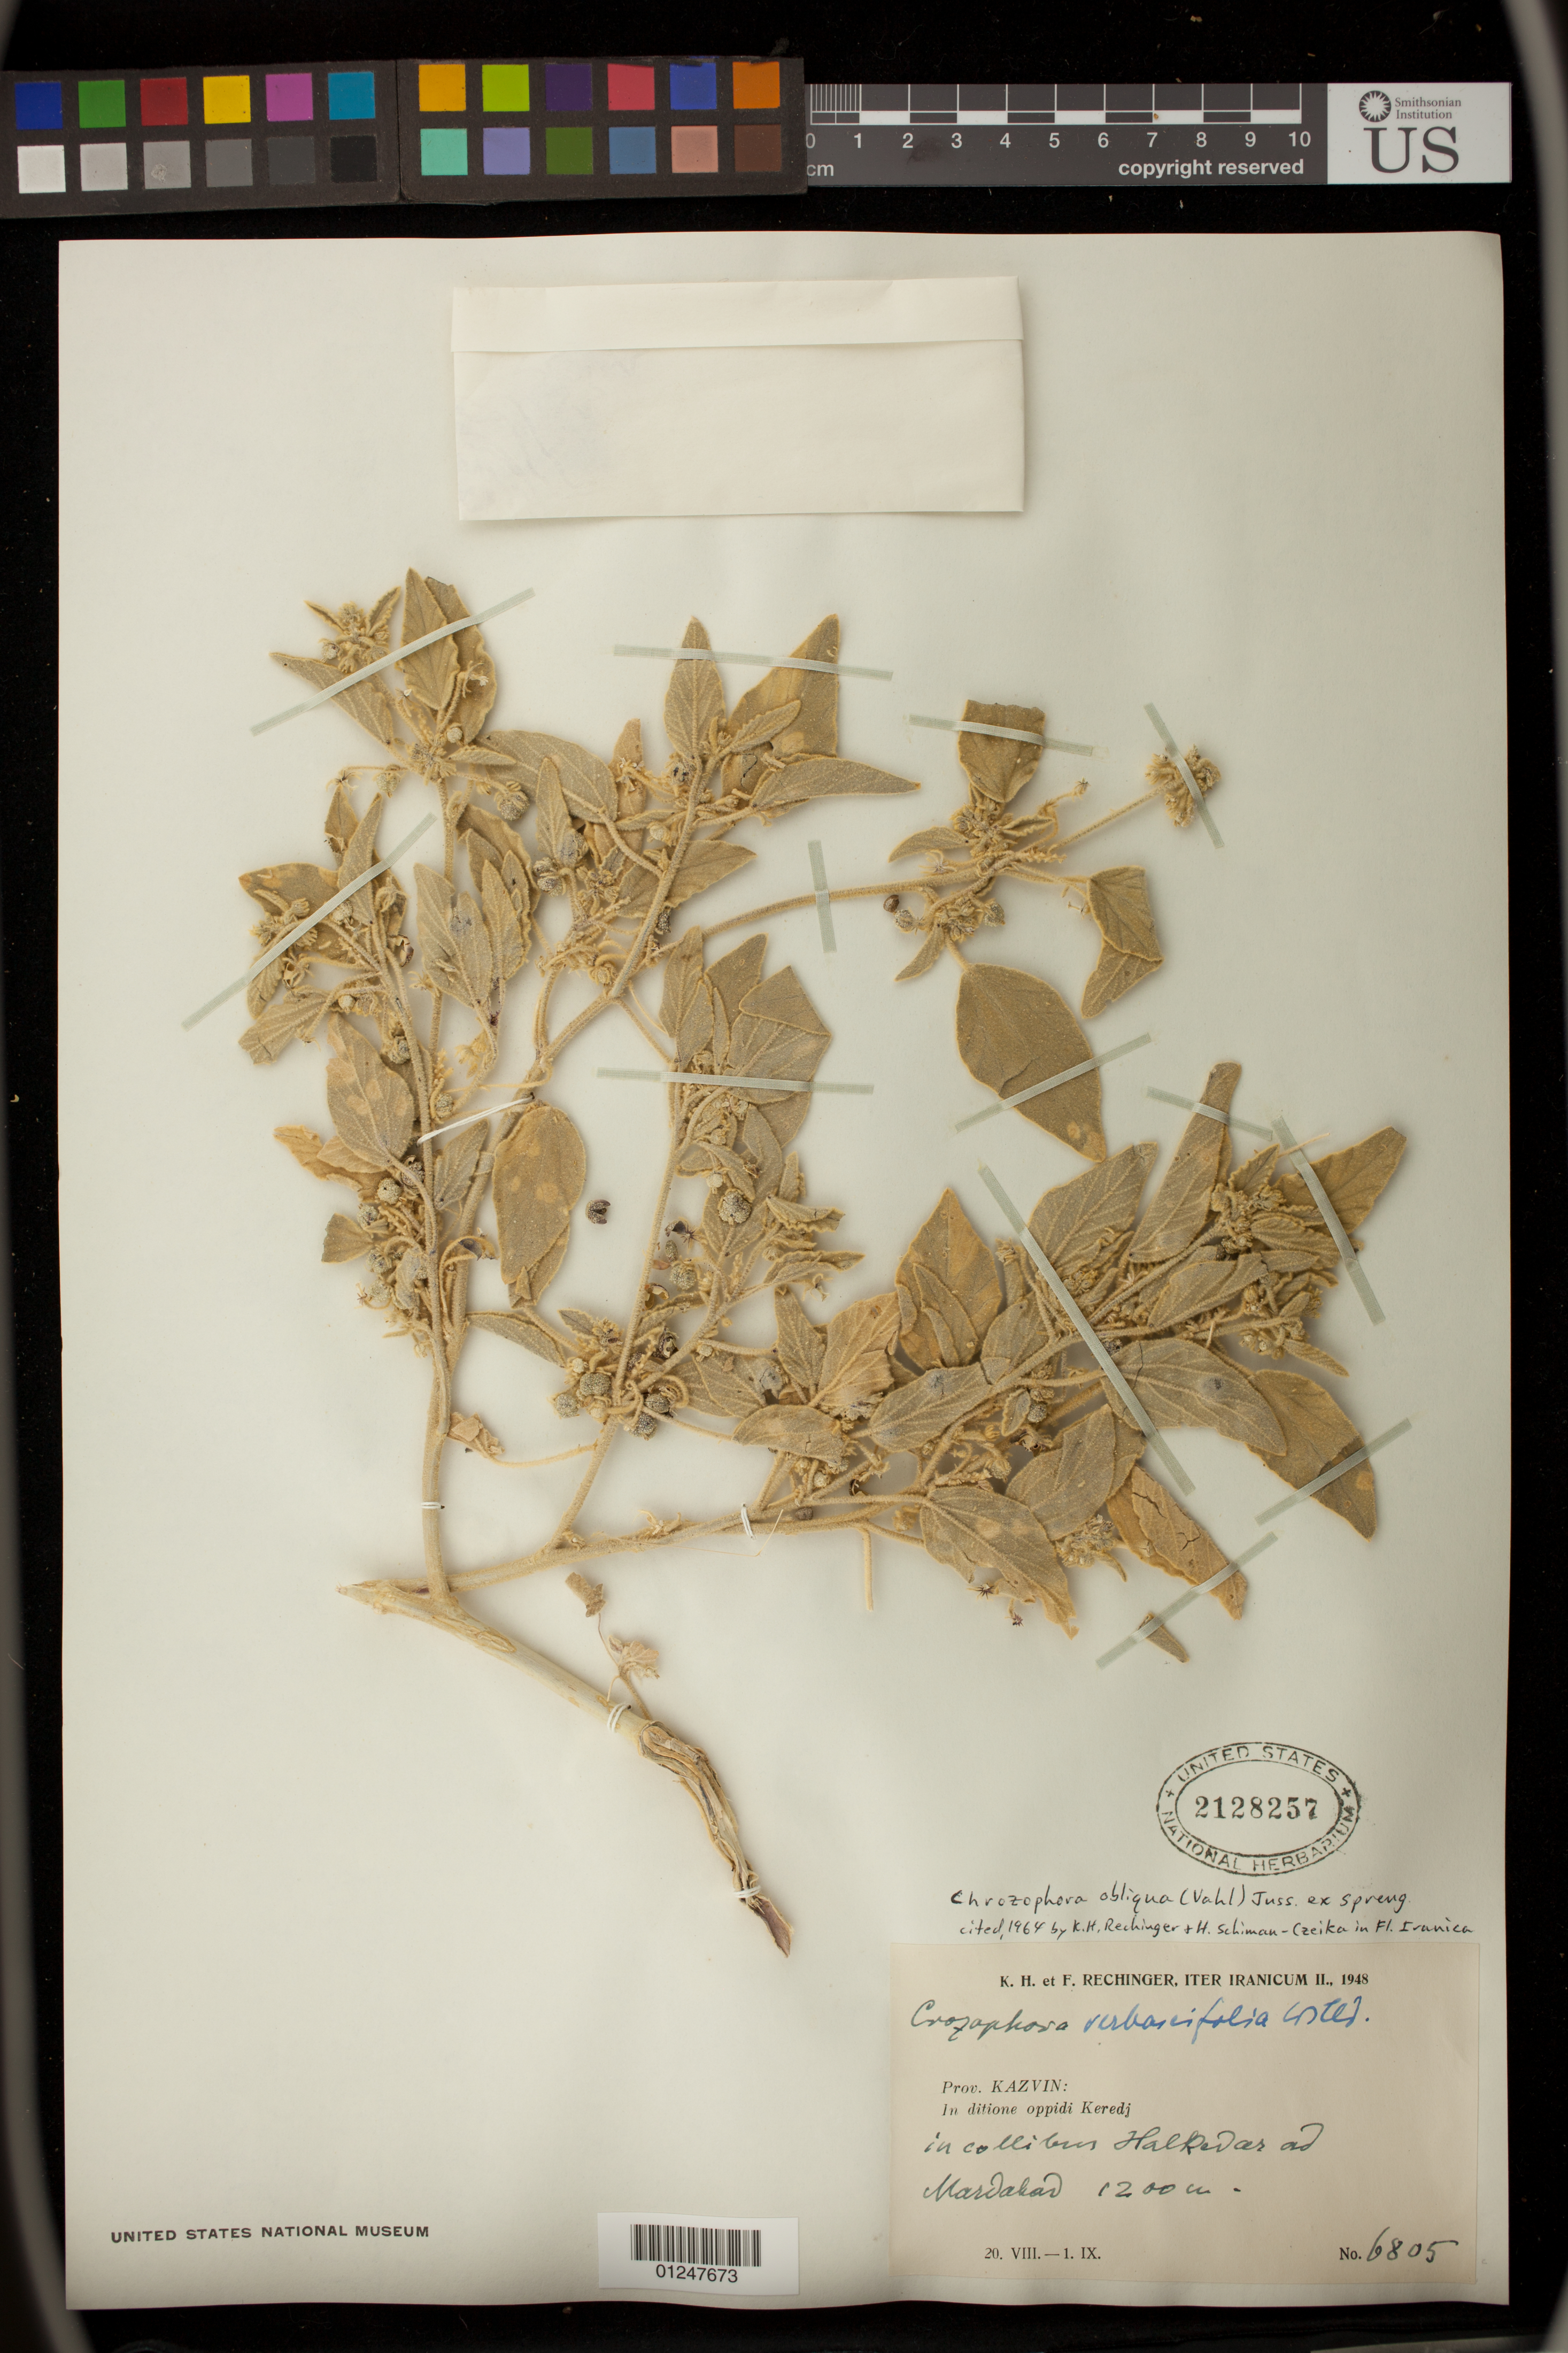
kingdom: Plantae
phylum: Tracheophyta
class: Magnoliopsida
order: Malpighiales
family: Euphorbiaceae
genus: Chrozophora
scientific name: Chrozophora obliqua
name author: Schweinf.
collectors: K. H. Rechinger & F. Rechinger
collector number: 6805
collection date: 1948-08-20/1948-09-01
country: Iran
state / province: Qazvin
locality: Prov. Kazvin: In ditione oppidi Keredj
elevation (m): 1200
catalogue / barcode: US 2128257